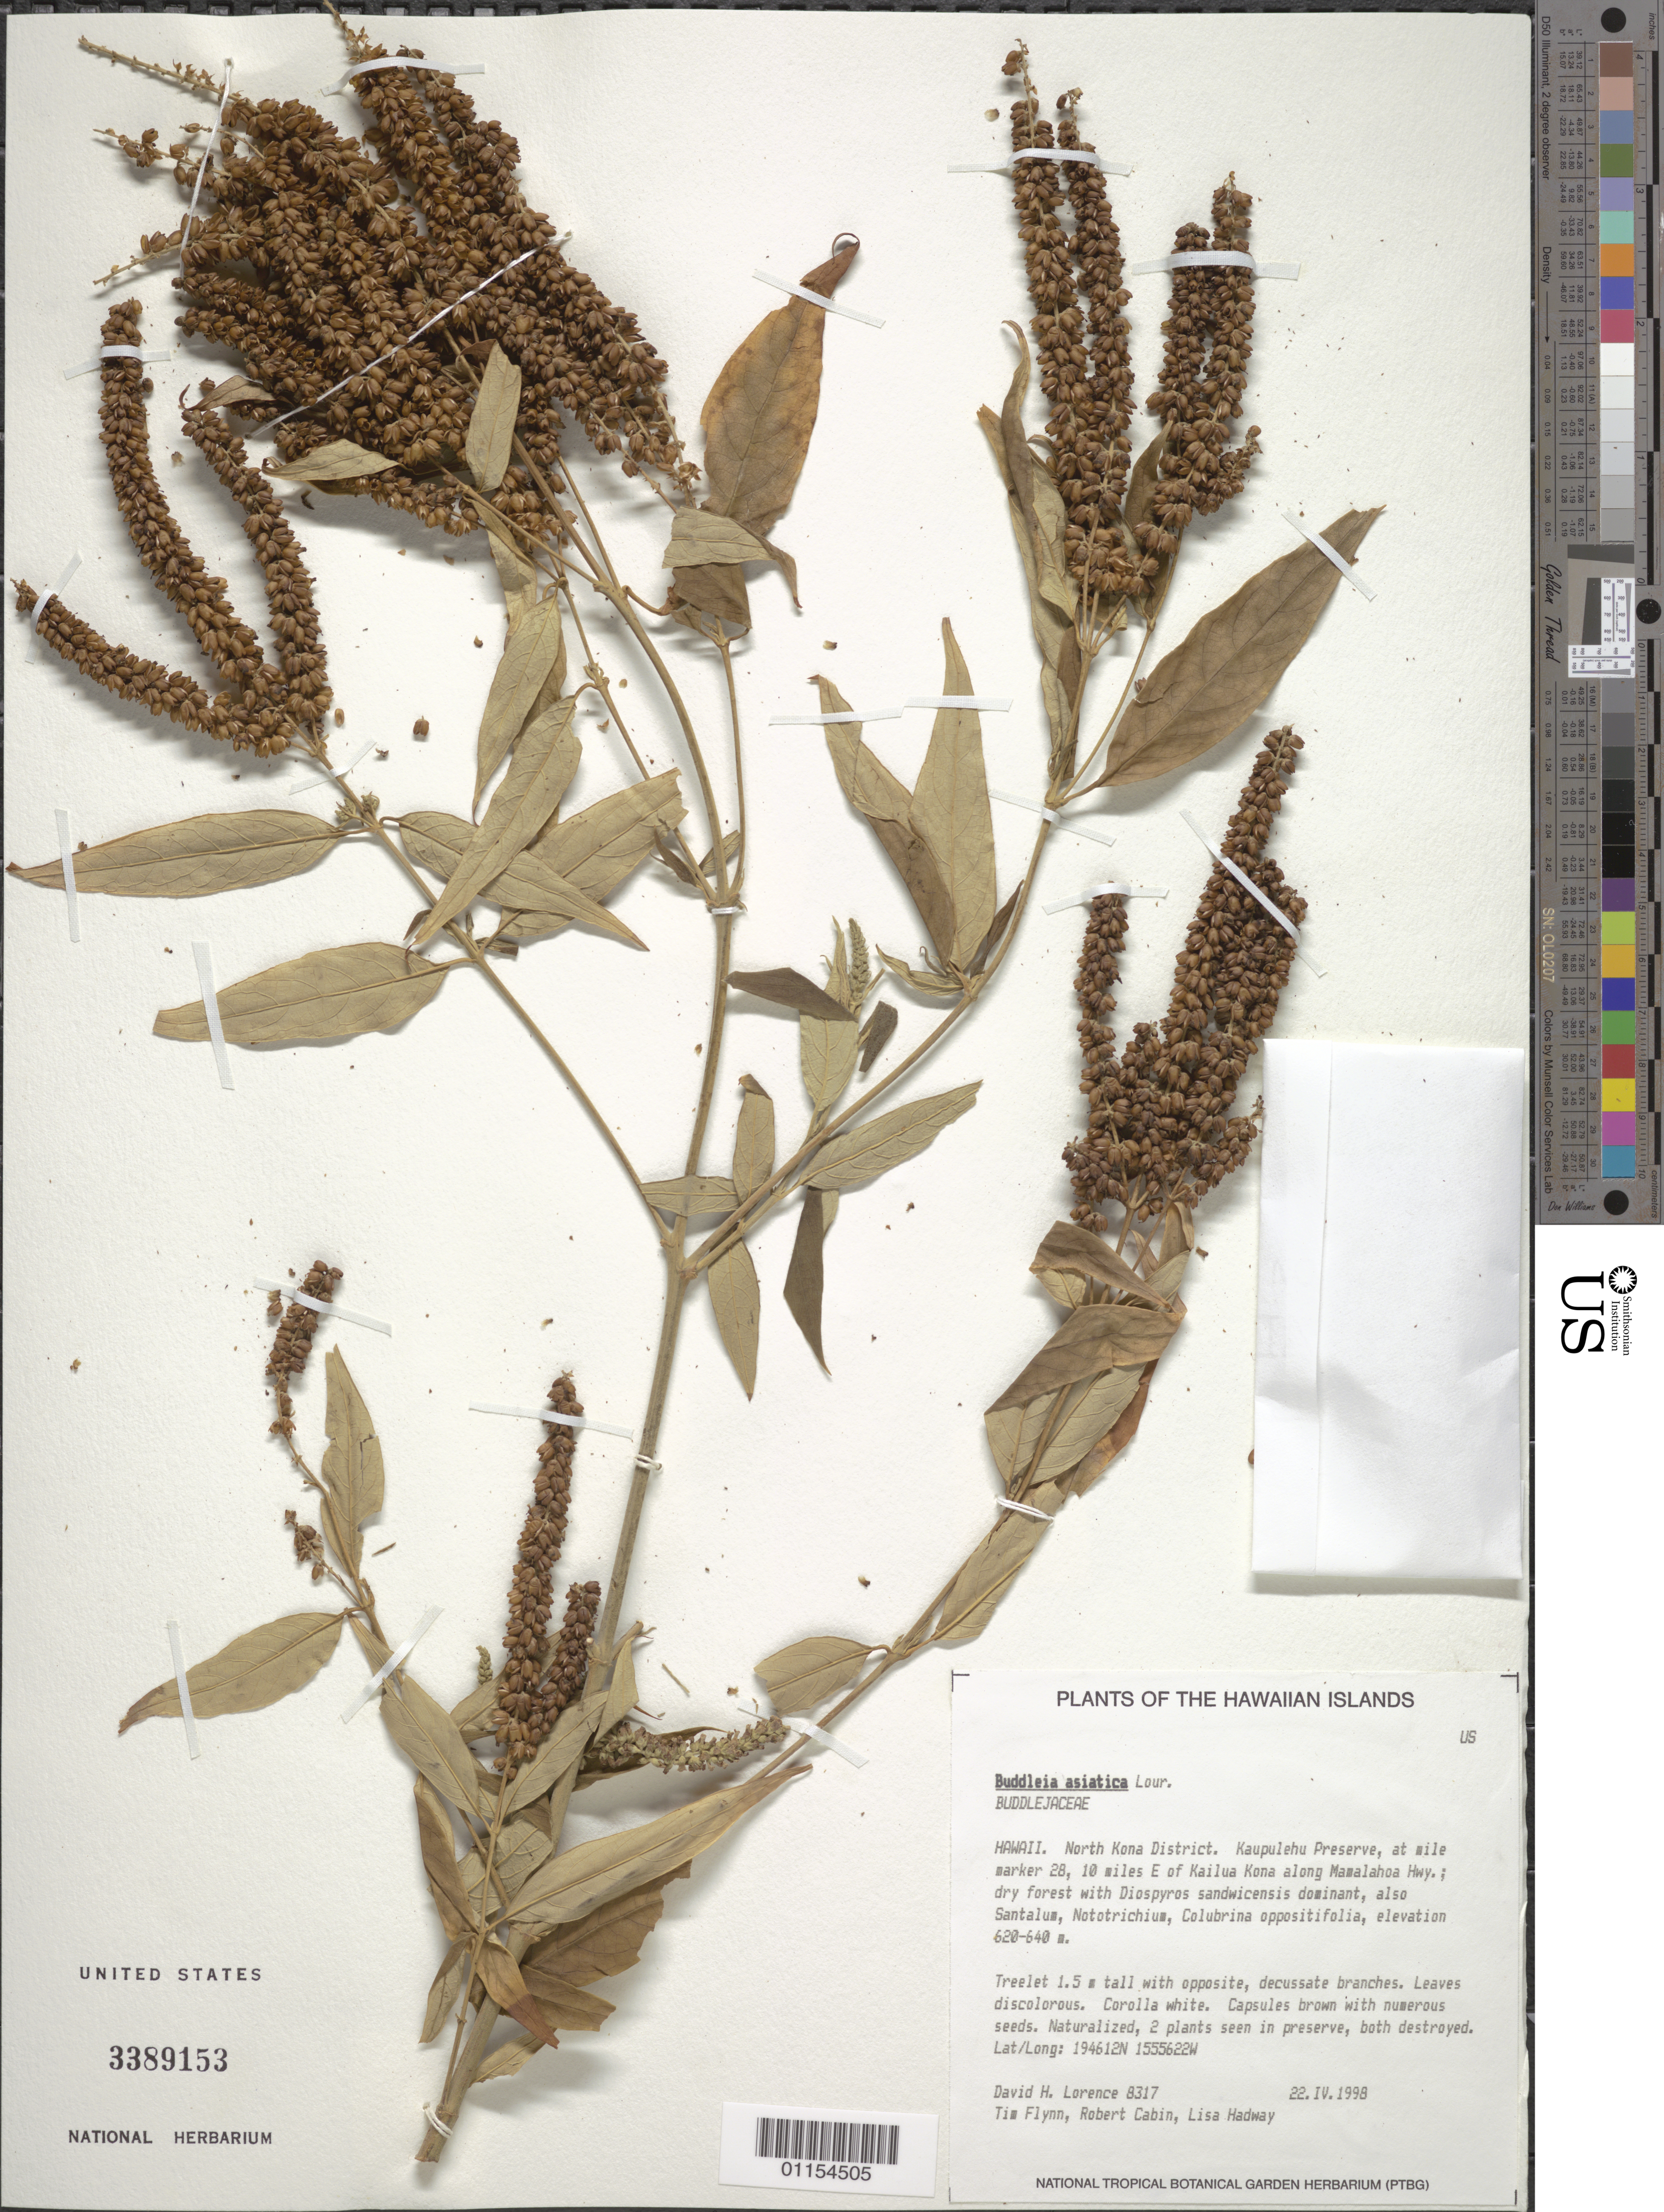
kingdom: Plantae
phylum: Tracheophyta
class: Magnoliopsida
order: Lamiales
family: Scrophulariaceae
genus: Buddleja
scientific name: Buddleja asiatica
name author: Lour.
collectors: D. Lorence, T. W. Flynn, R. Cabin & L. Hadway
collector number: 8317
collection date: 1998-04-22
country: United States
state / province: Hawaii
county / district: Hawaii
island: Kaua'i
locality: North Kona District. Kaupulehu Preserve, at mile marker 28, 10 miles E of Kailua Kona along Mamalahoa Hwy.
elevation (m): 620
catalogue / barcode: US 3389153